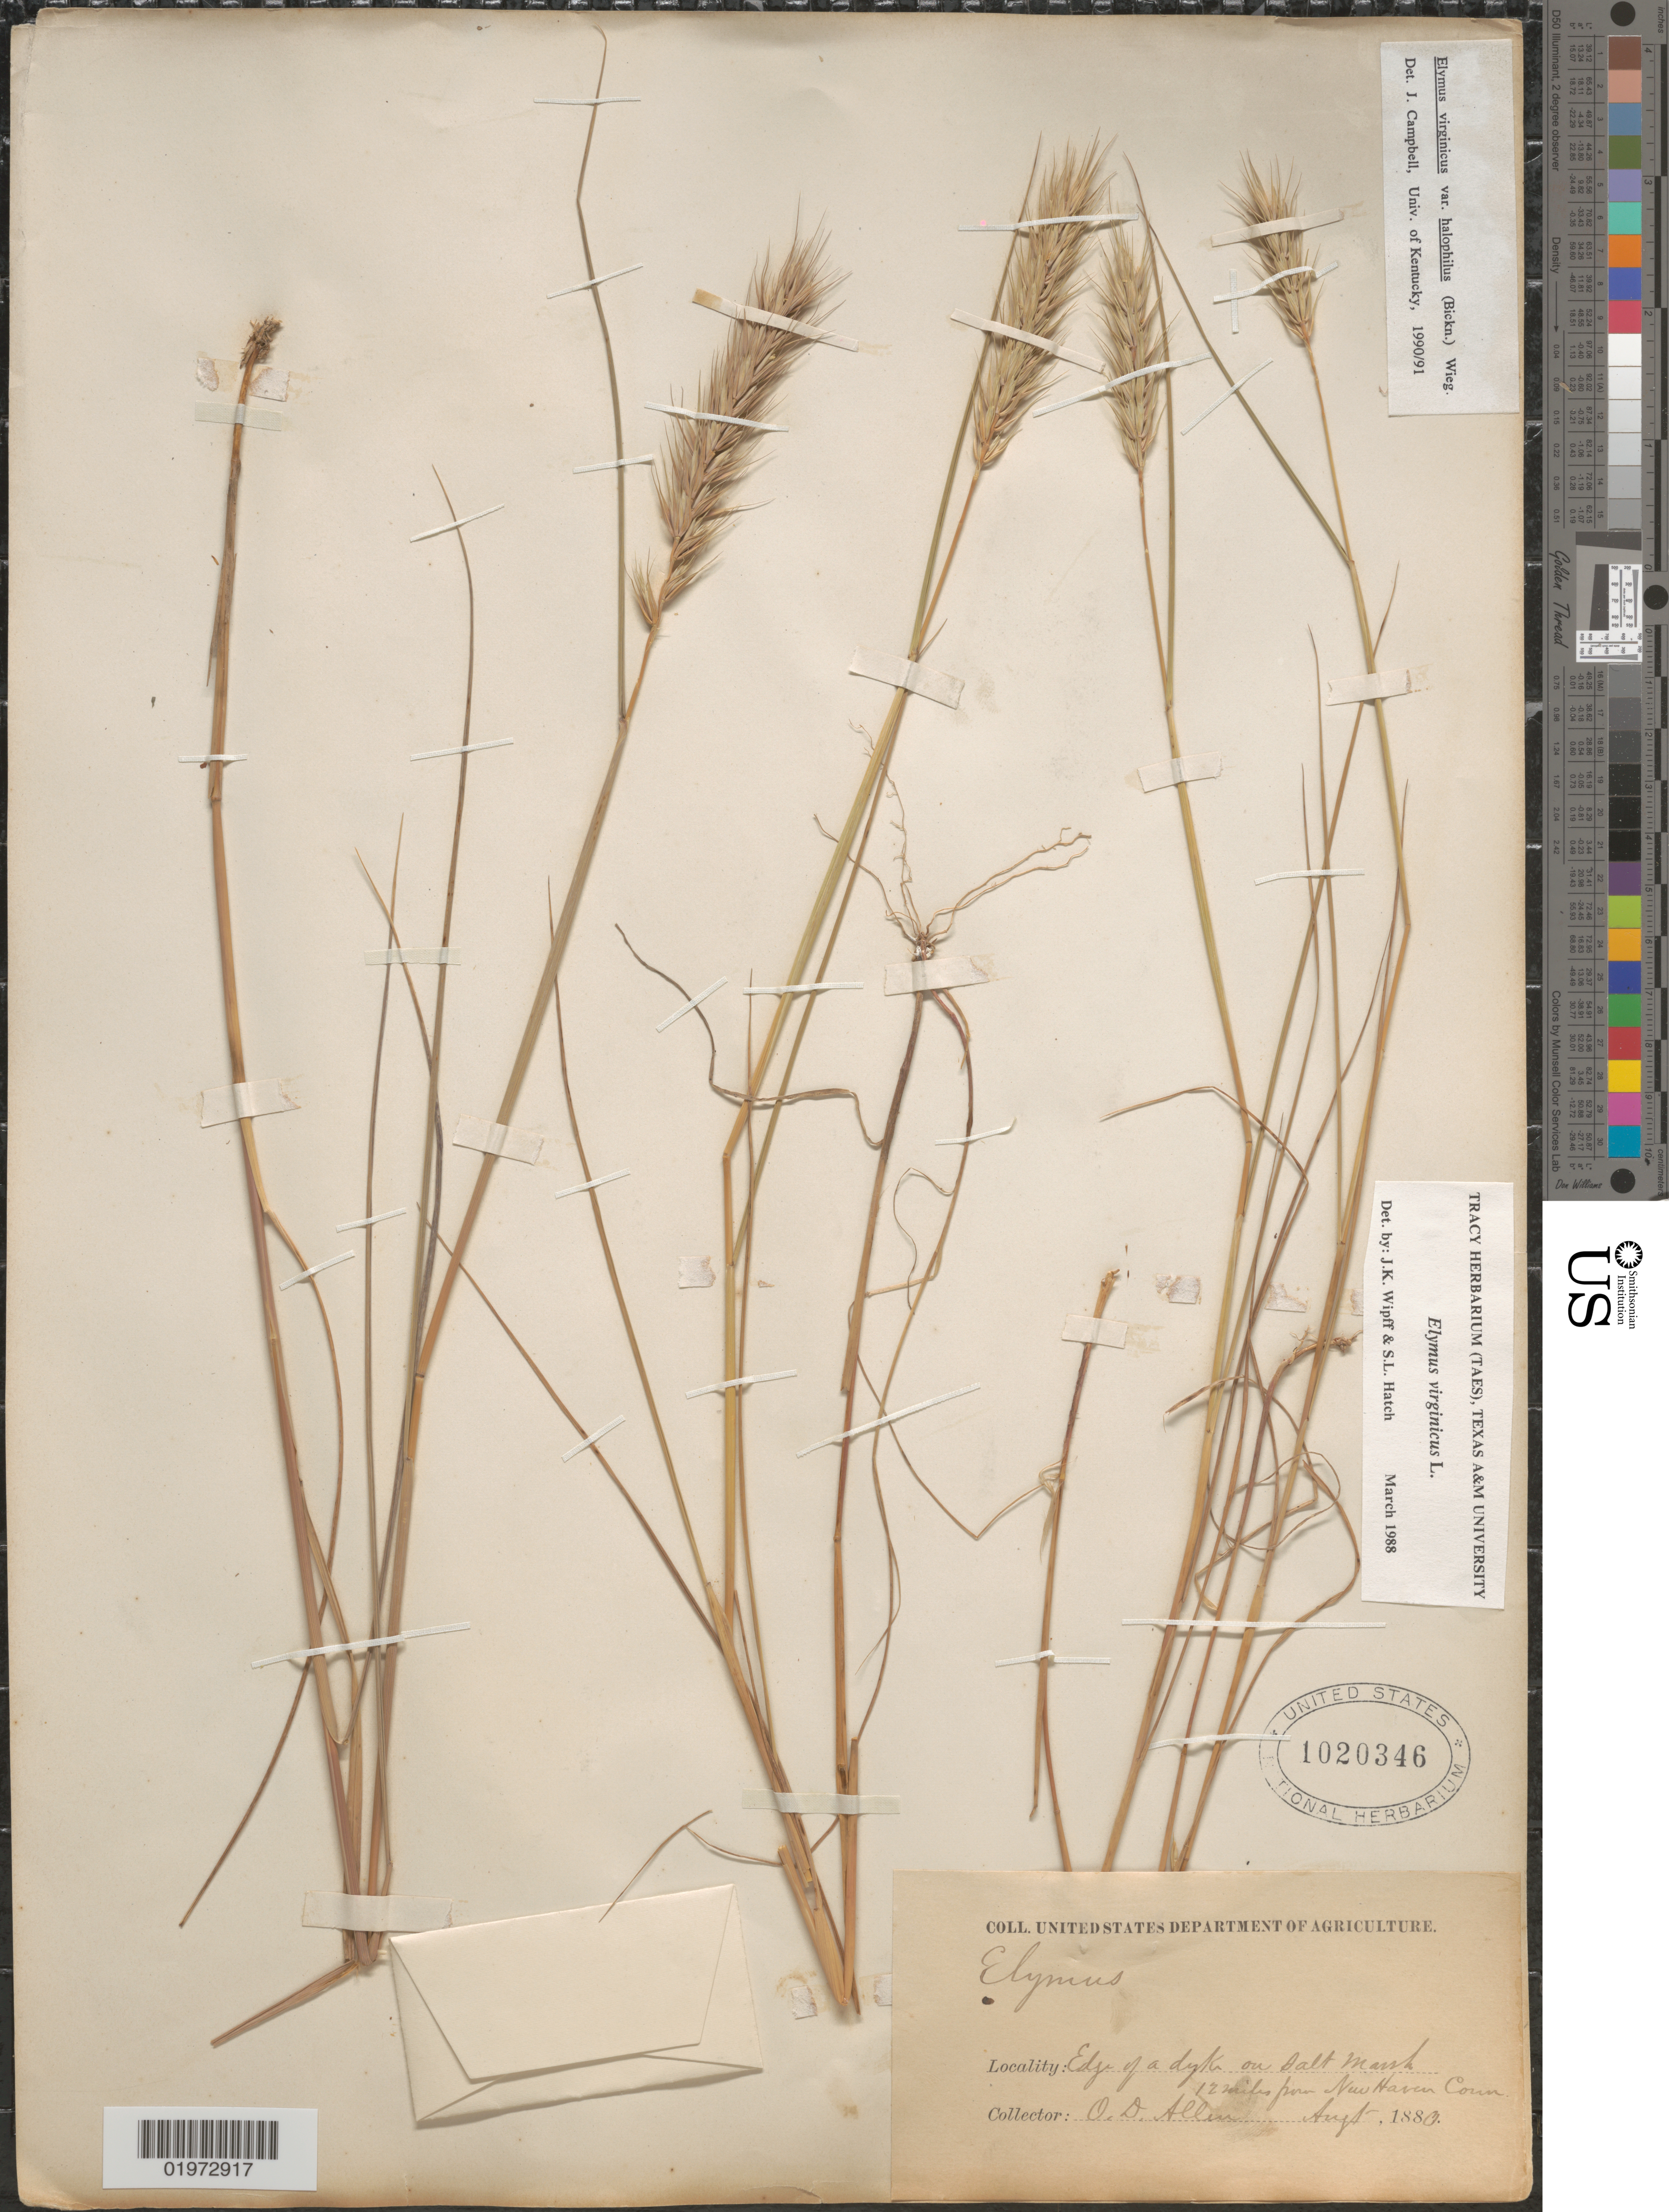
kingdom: Plantae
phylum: Tracheophyta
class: Liliopsida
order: Poales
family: Poaceae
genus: Elymus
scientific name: Elymus virginicus var. halophilus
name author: L.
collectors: O. D. Allen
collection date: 1880-08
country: United States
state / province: Connecticut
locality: Edge of a dyke on Salt Marsh. 12 miles from New Haven.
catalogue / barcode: US 1020346